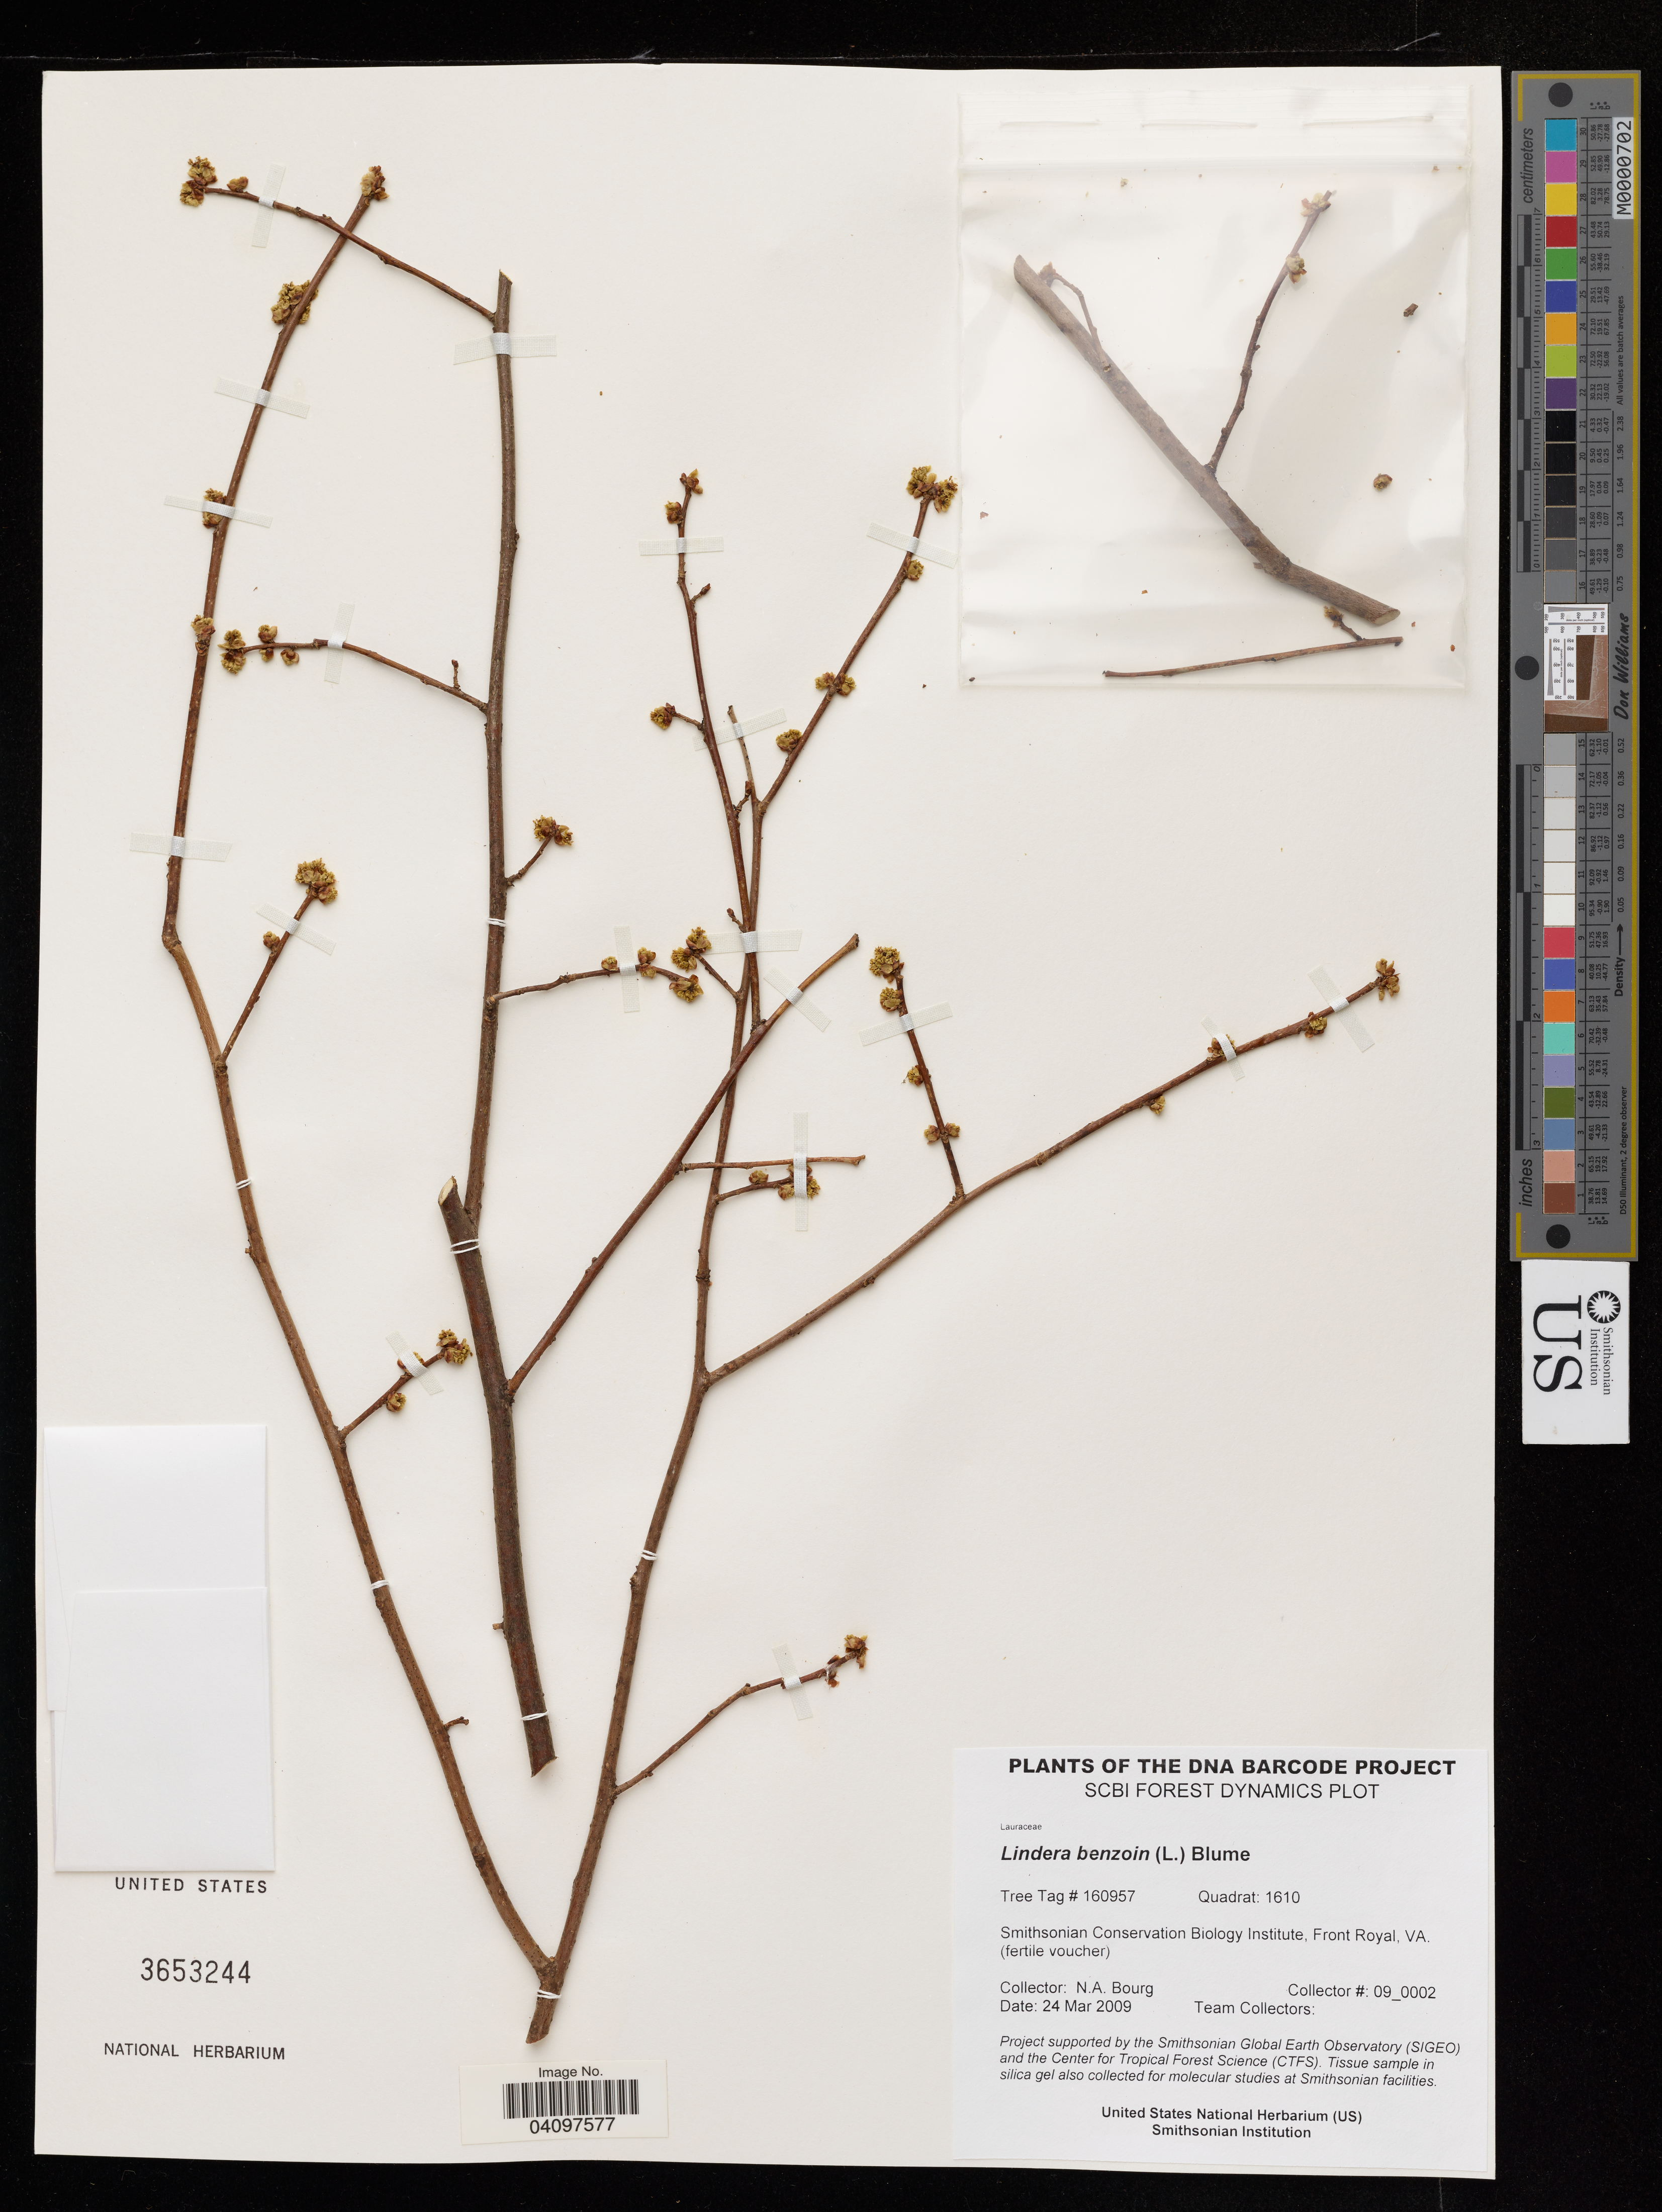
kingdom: Plantae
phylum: Tracheophyta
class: Magnoliopsida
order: Laurales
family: Lauraceae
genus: Lindera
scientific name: Lindera benzoin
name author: (L.) Blume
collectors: N. A. Bourg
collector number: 09_0002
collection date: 2009-03-24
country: United States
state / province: Virginia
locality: Smithsonian Conservation Biology Institute, Front Royal.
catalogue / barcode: US 3653244